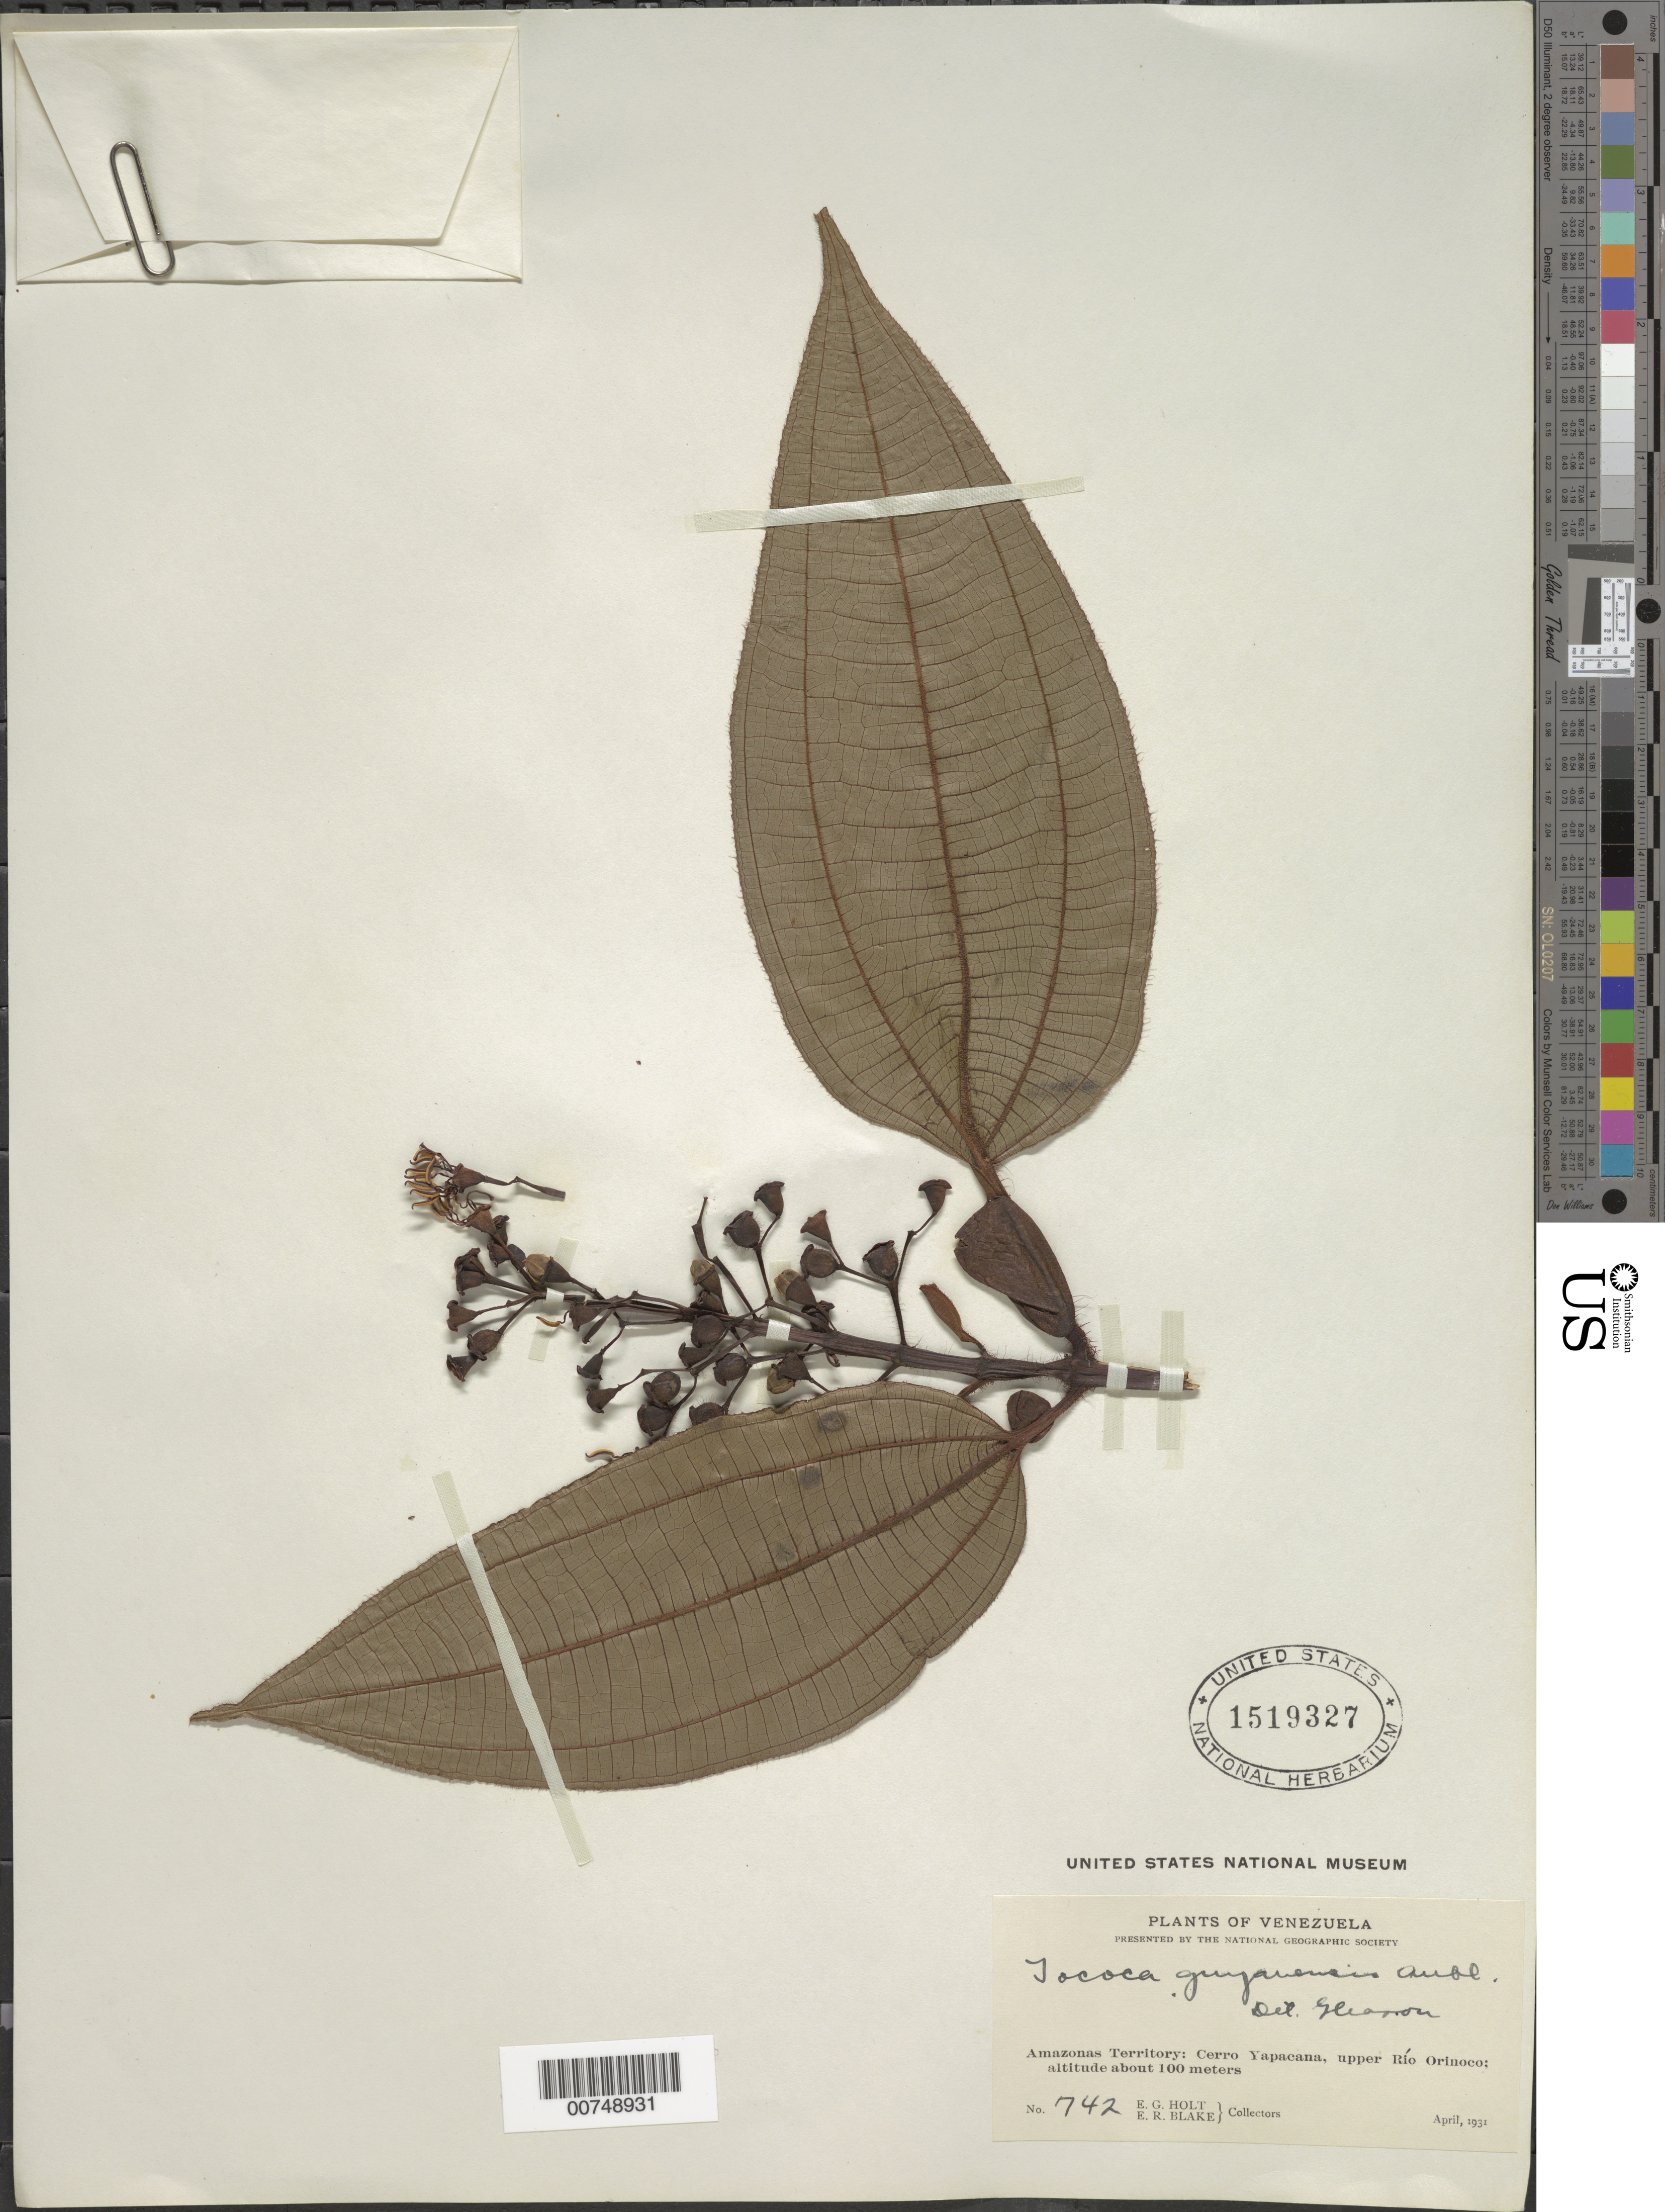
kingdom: Plantae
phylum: Tracheophyta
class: Magnoliopsida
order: Myrtales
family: Melastomataceae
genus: Tococa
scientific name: Tococa guianensis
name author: Aubl.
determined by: Gleason, H. A.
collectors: E. Holt & W. Gehriger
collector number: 742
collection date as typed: Apr-31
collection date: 1931-04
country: Venezuela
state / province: Amazonas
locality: Cerro Yapacána, upper Río Orinoco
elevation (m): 100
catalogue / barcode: US 1519327